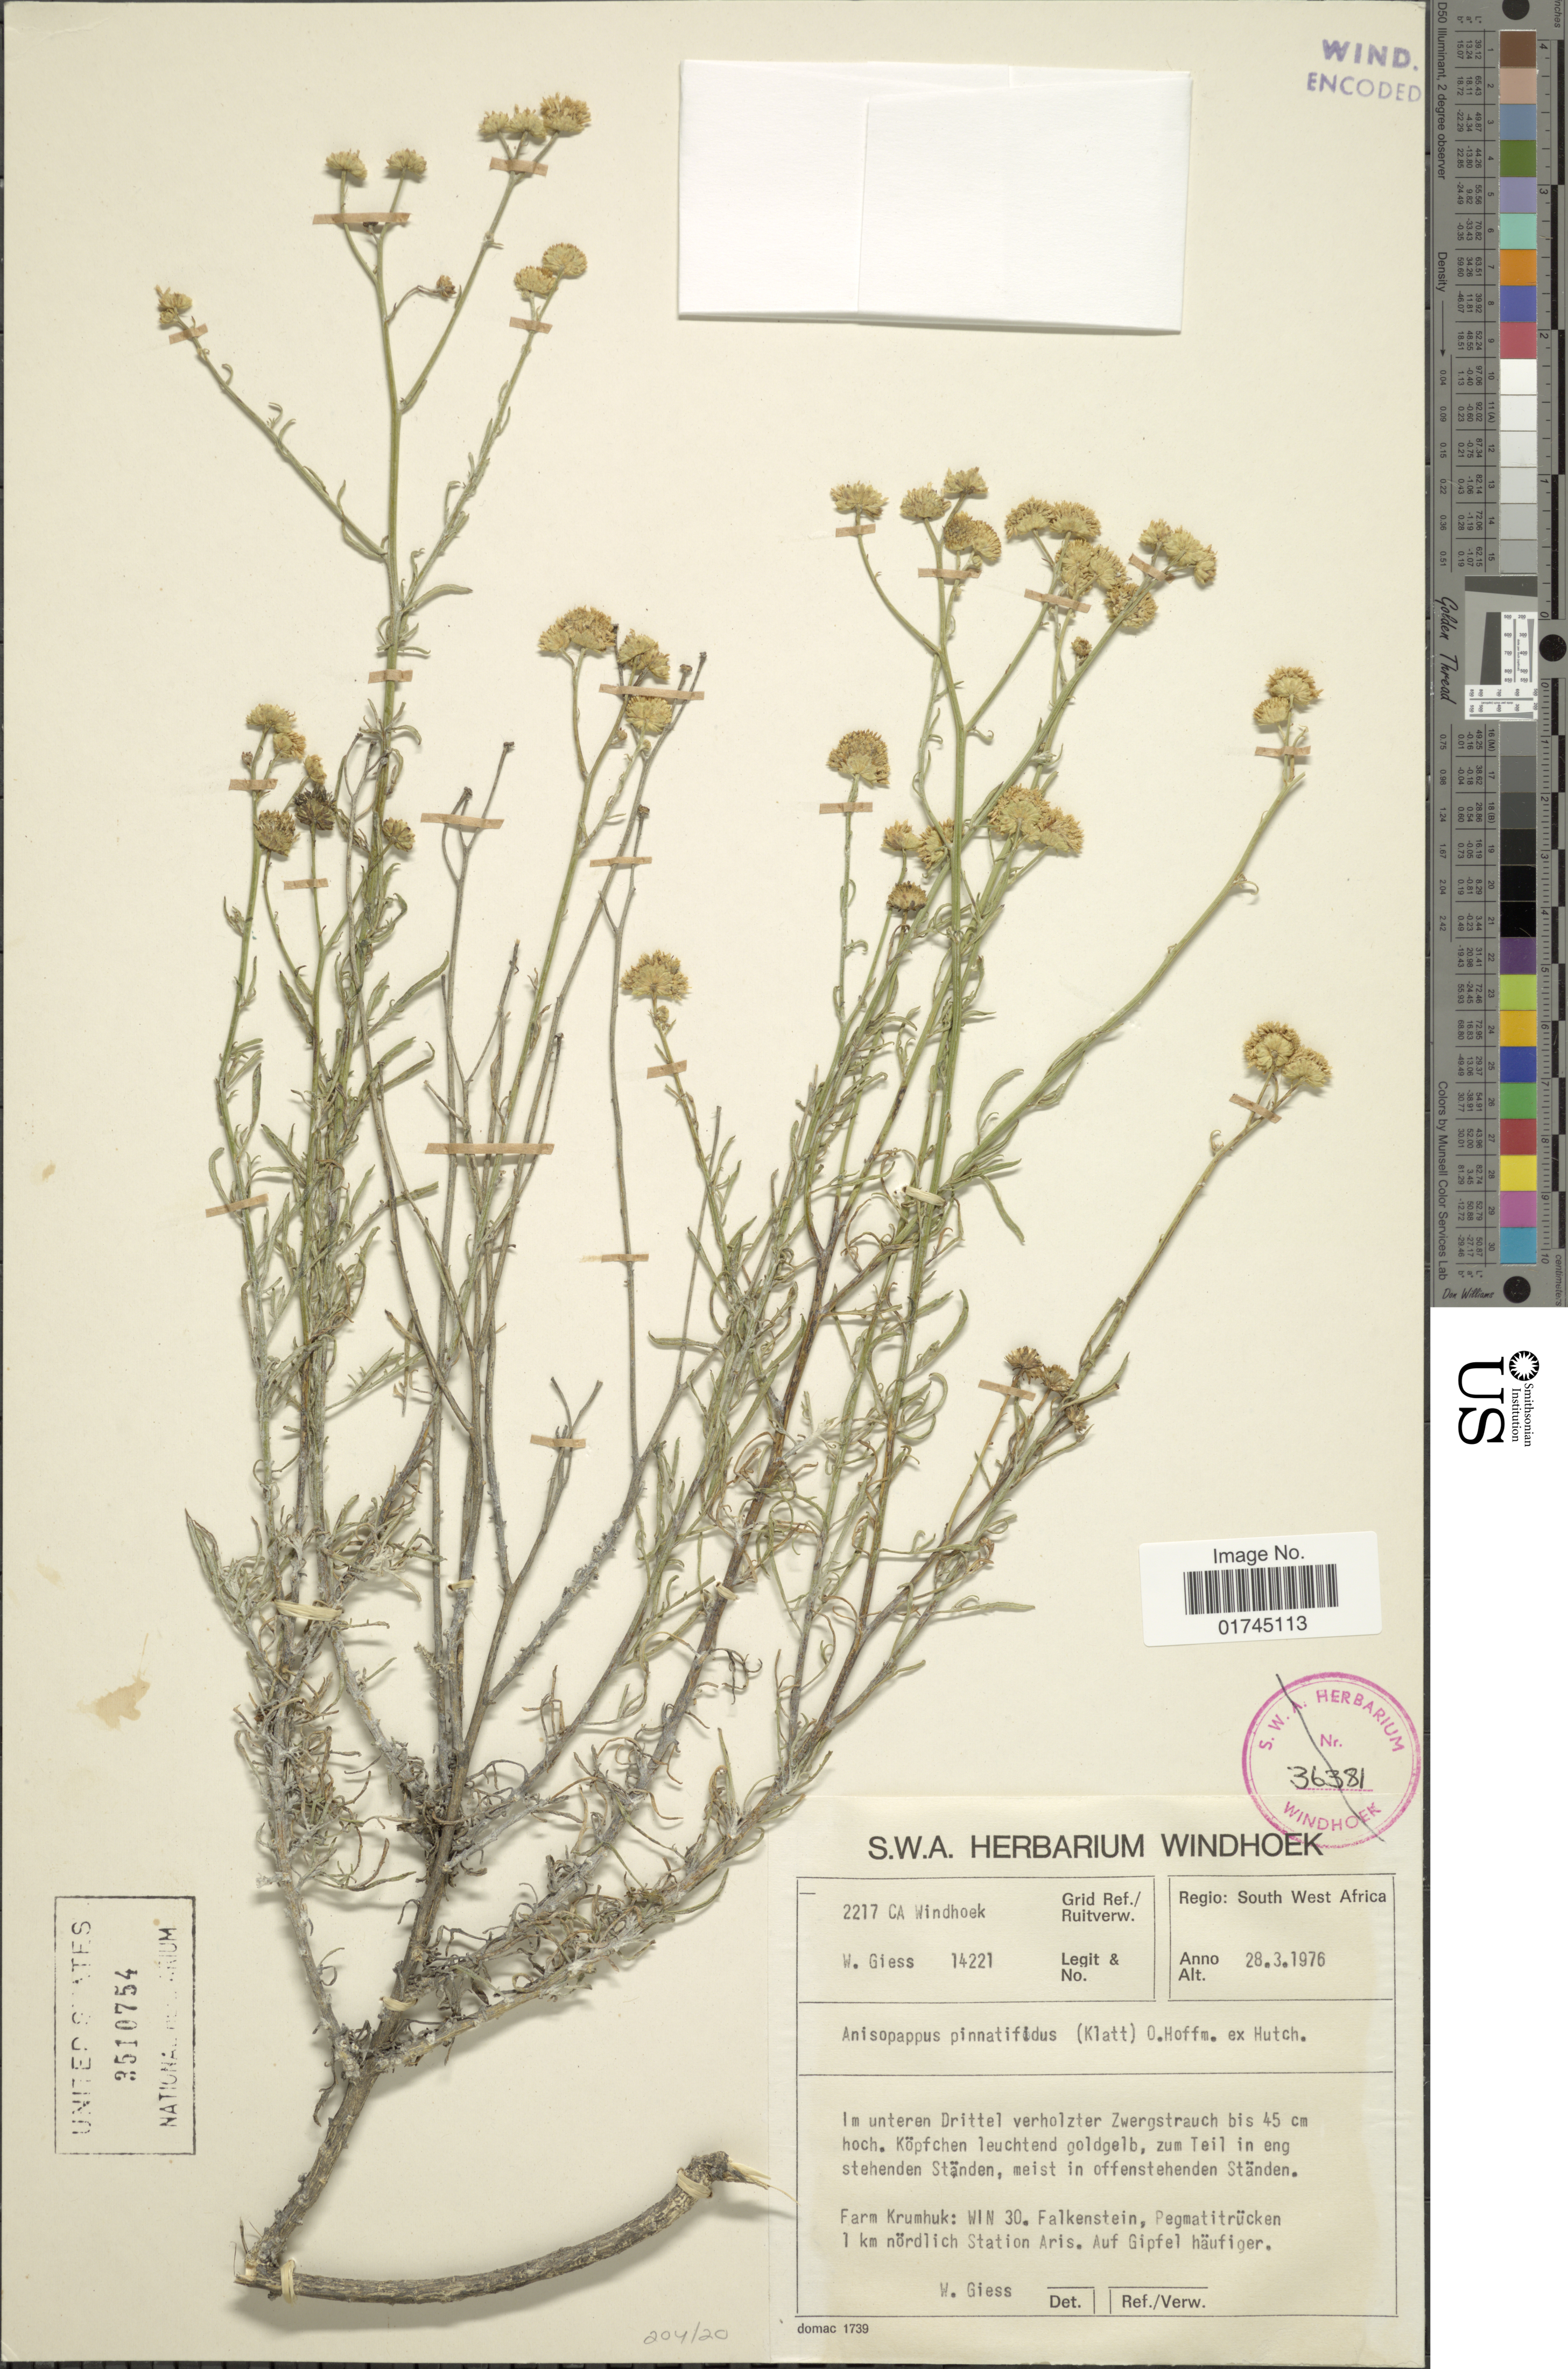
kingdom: Plantae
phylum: Tracheophyta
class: Magnoliopsida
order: Asterales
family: Asteraceae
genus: Anisopappus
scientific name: Anisopappus pinnatifidus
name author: (Klatt) O. Hoffm. ex Hutch.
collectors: W. Giess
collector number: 14221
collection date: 1976-03-28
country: Namibia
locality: South-West Africa, 1 m unteren Drittel verholzter Zwergstrauch, Köpfchen leuchtend goldgelb, zum Teil in eng stehenden Ständen, meist in offenstehenden Ständen, Farm Krumhuk: WIN 30. Falkenstein, Pegmatitrücken 1 km nördlich Station Aris, 2217 CA Windhoek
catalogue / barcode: US 3510754